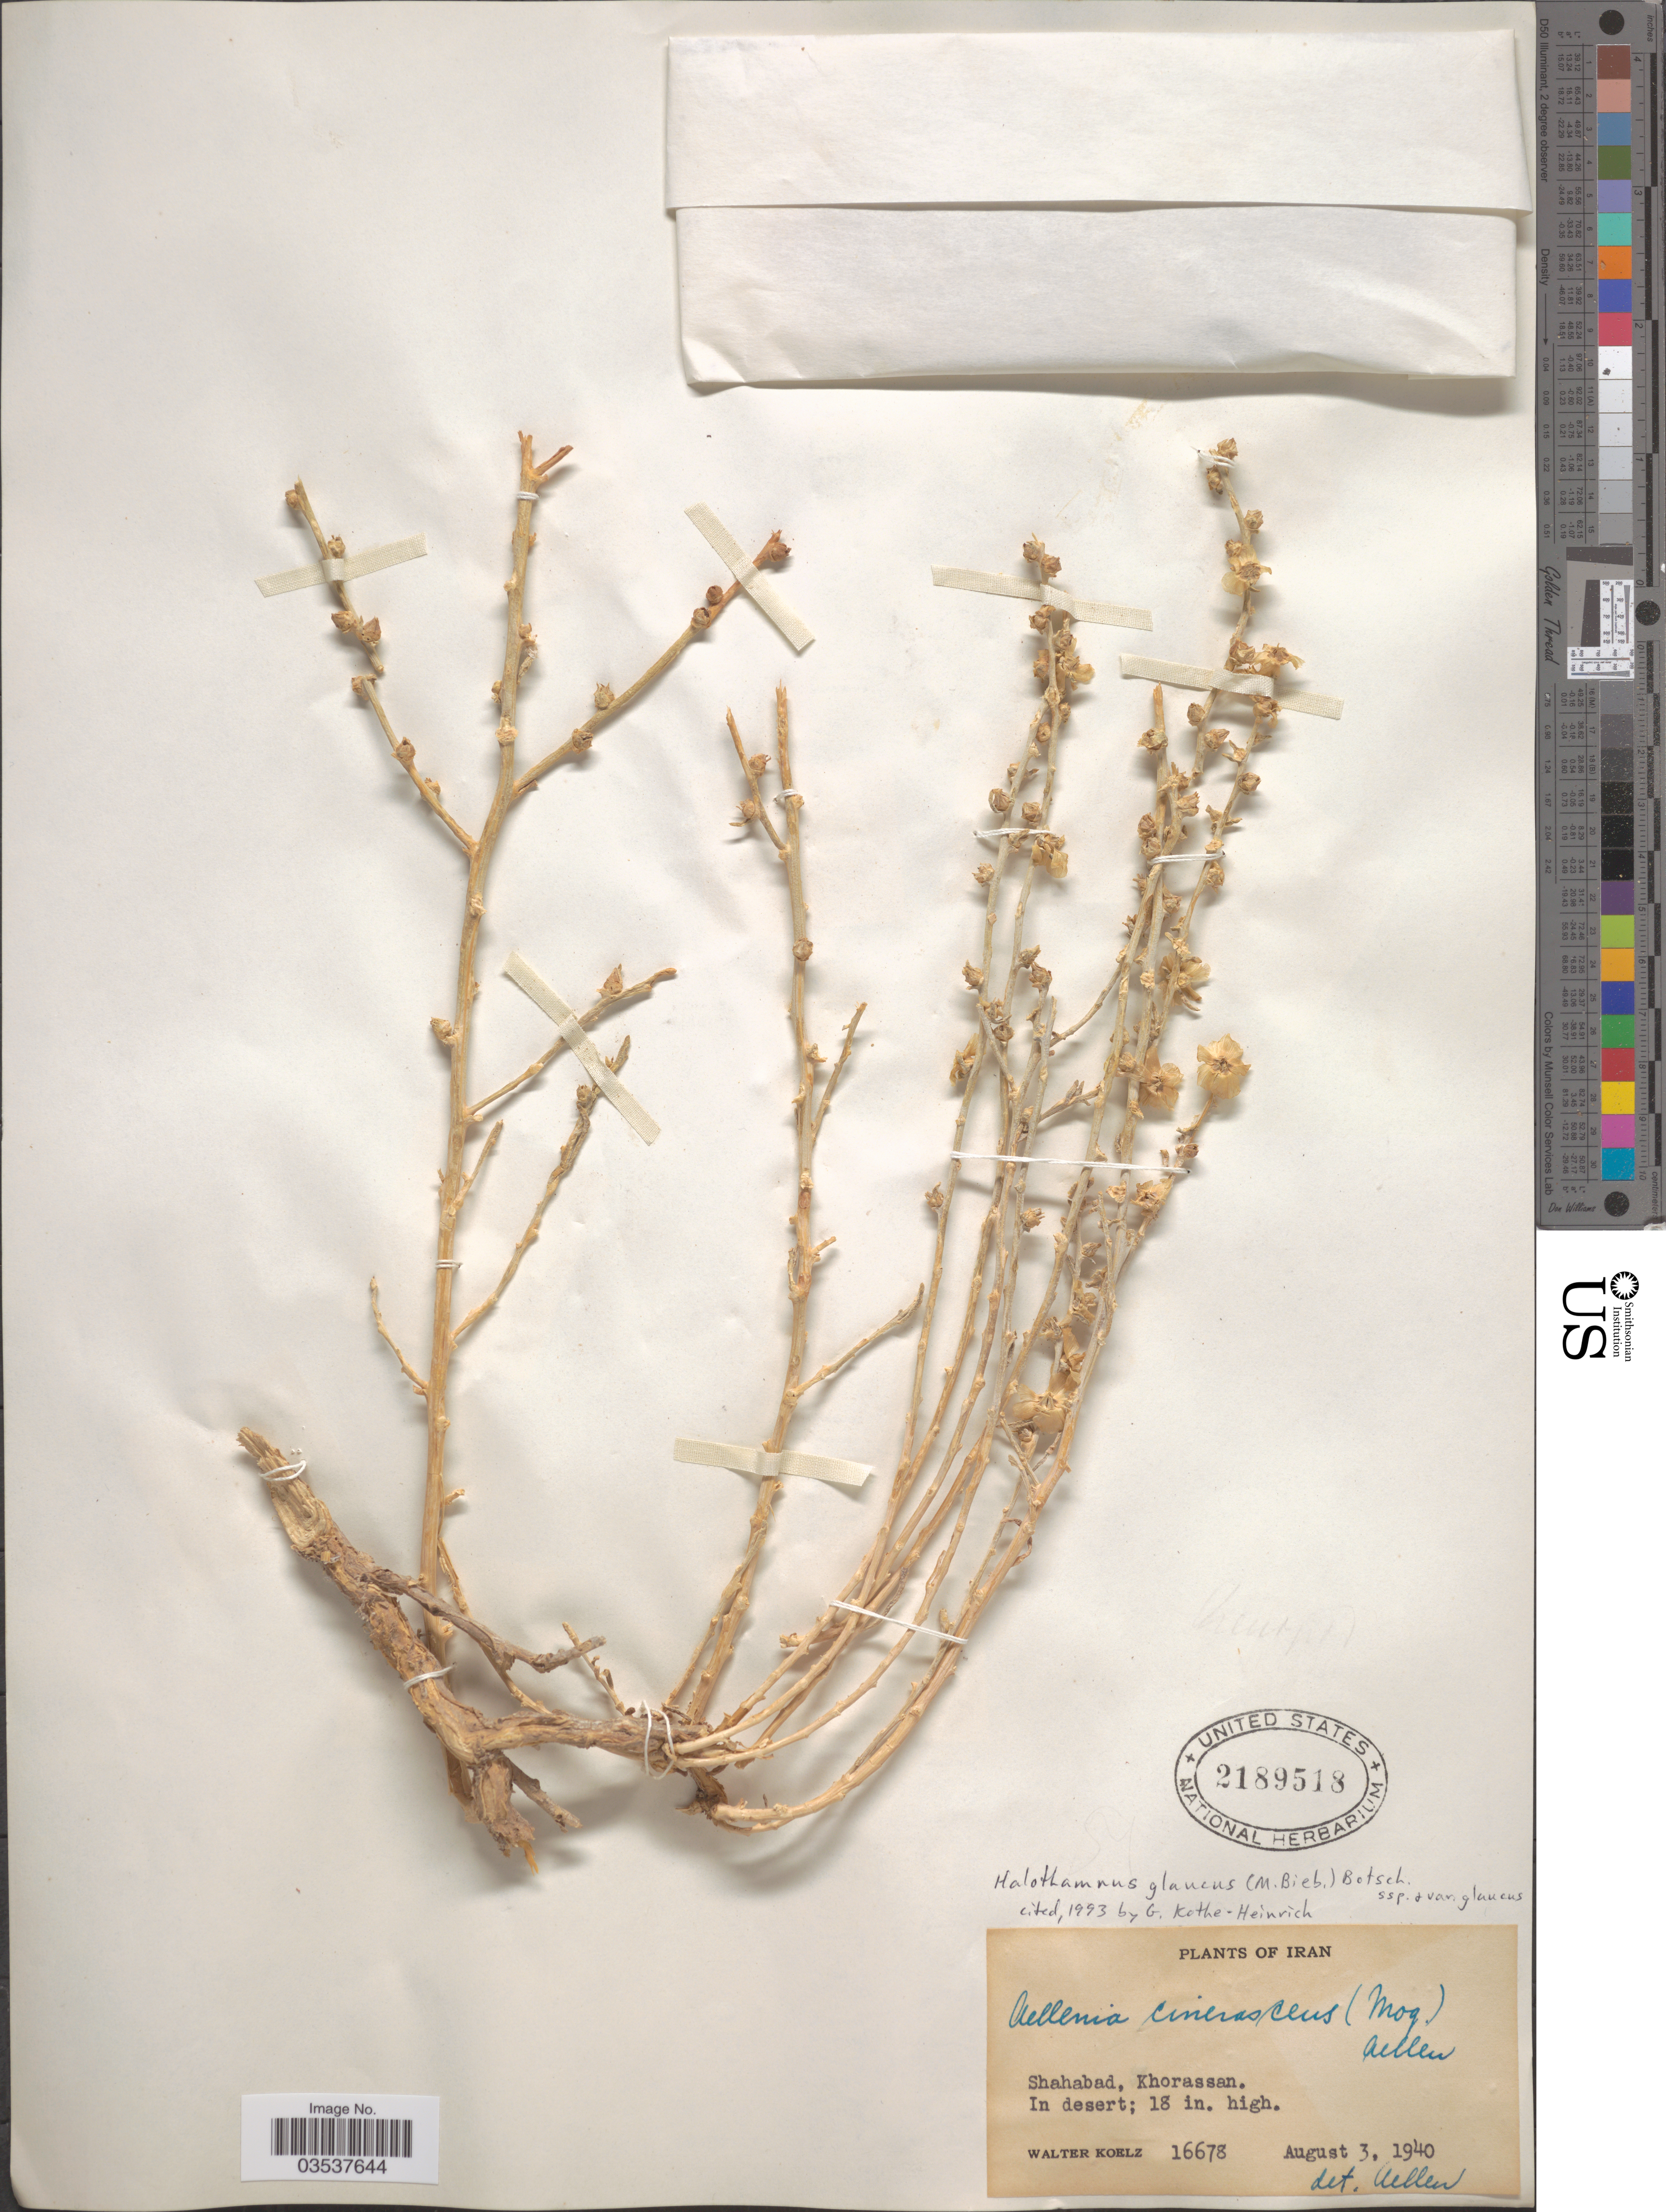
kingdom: Plantae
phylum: Tracheophyta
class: Magnoliopsida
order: Caryophyllales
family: Amaranthaceae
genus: Halothamnus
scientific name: Halothamnus glaucus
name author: (M. Bieb.) Botsch.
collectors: W. N. Koelz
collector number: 16678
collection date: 1940-08-03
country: Iran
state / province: Khorasan [obsolete]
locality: Shahabad, Khorassan.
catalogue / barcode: US 2189518